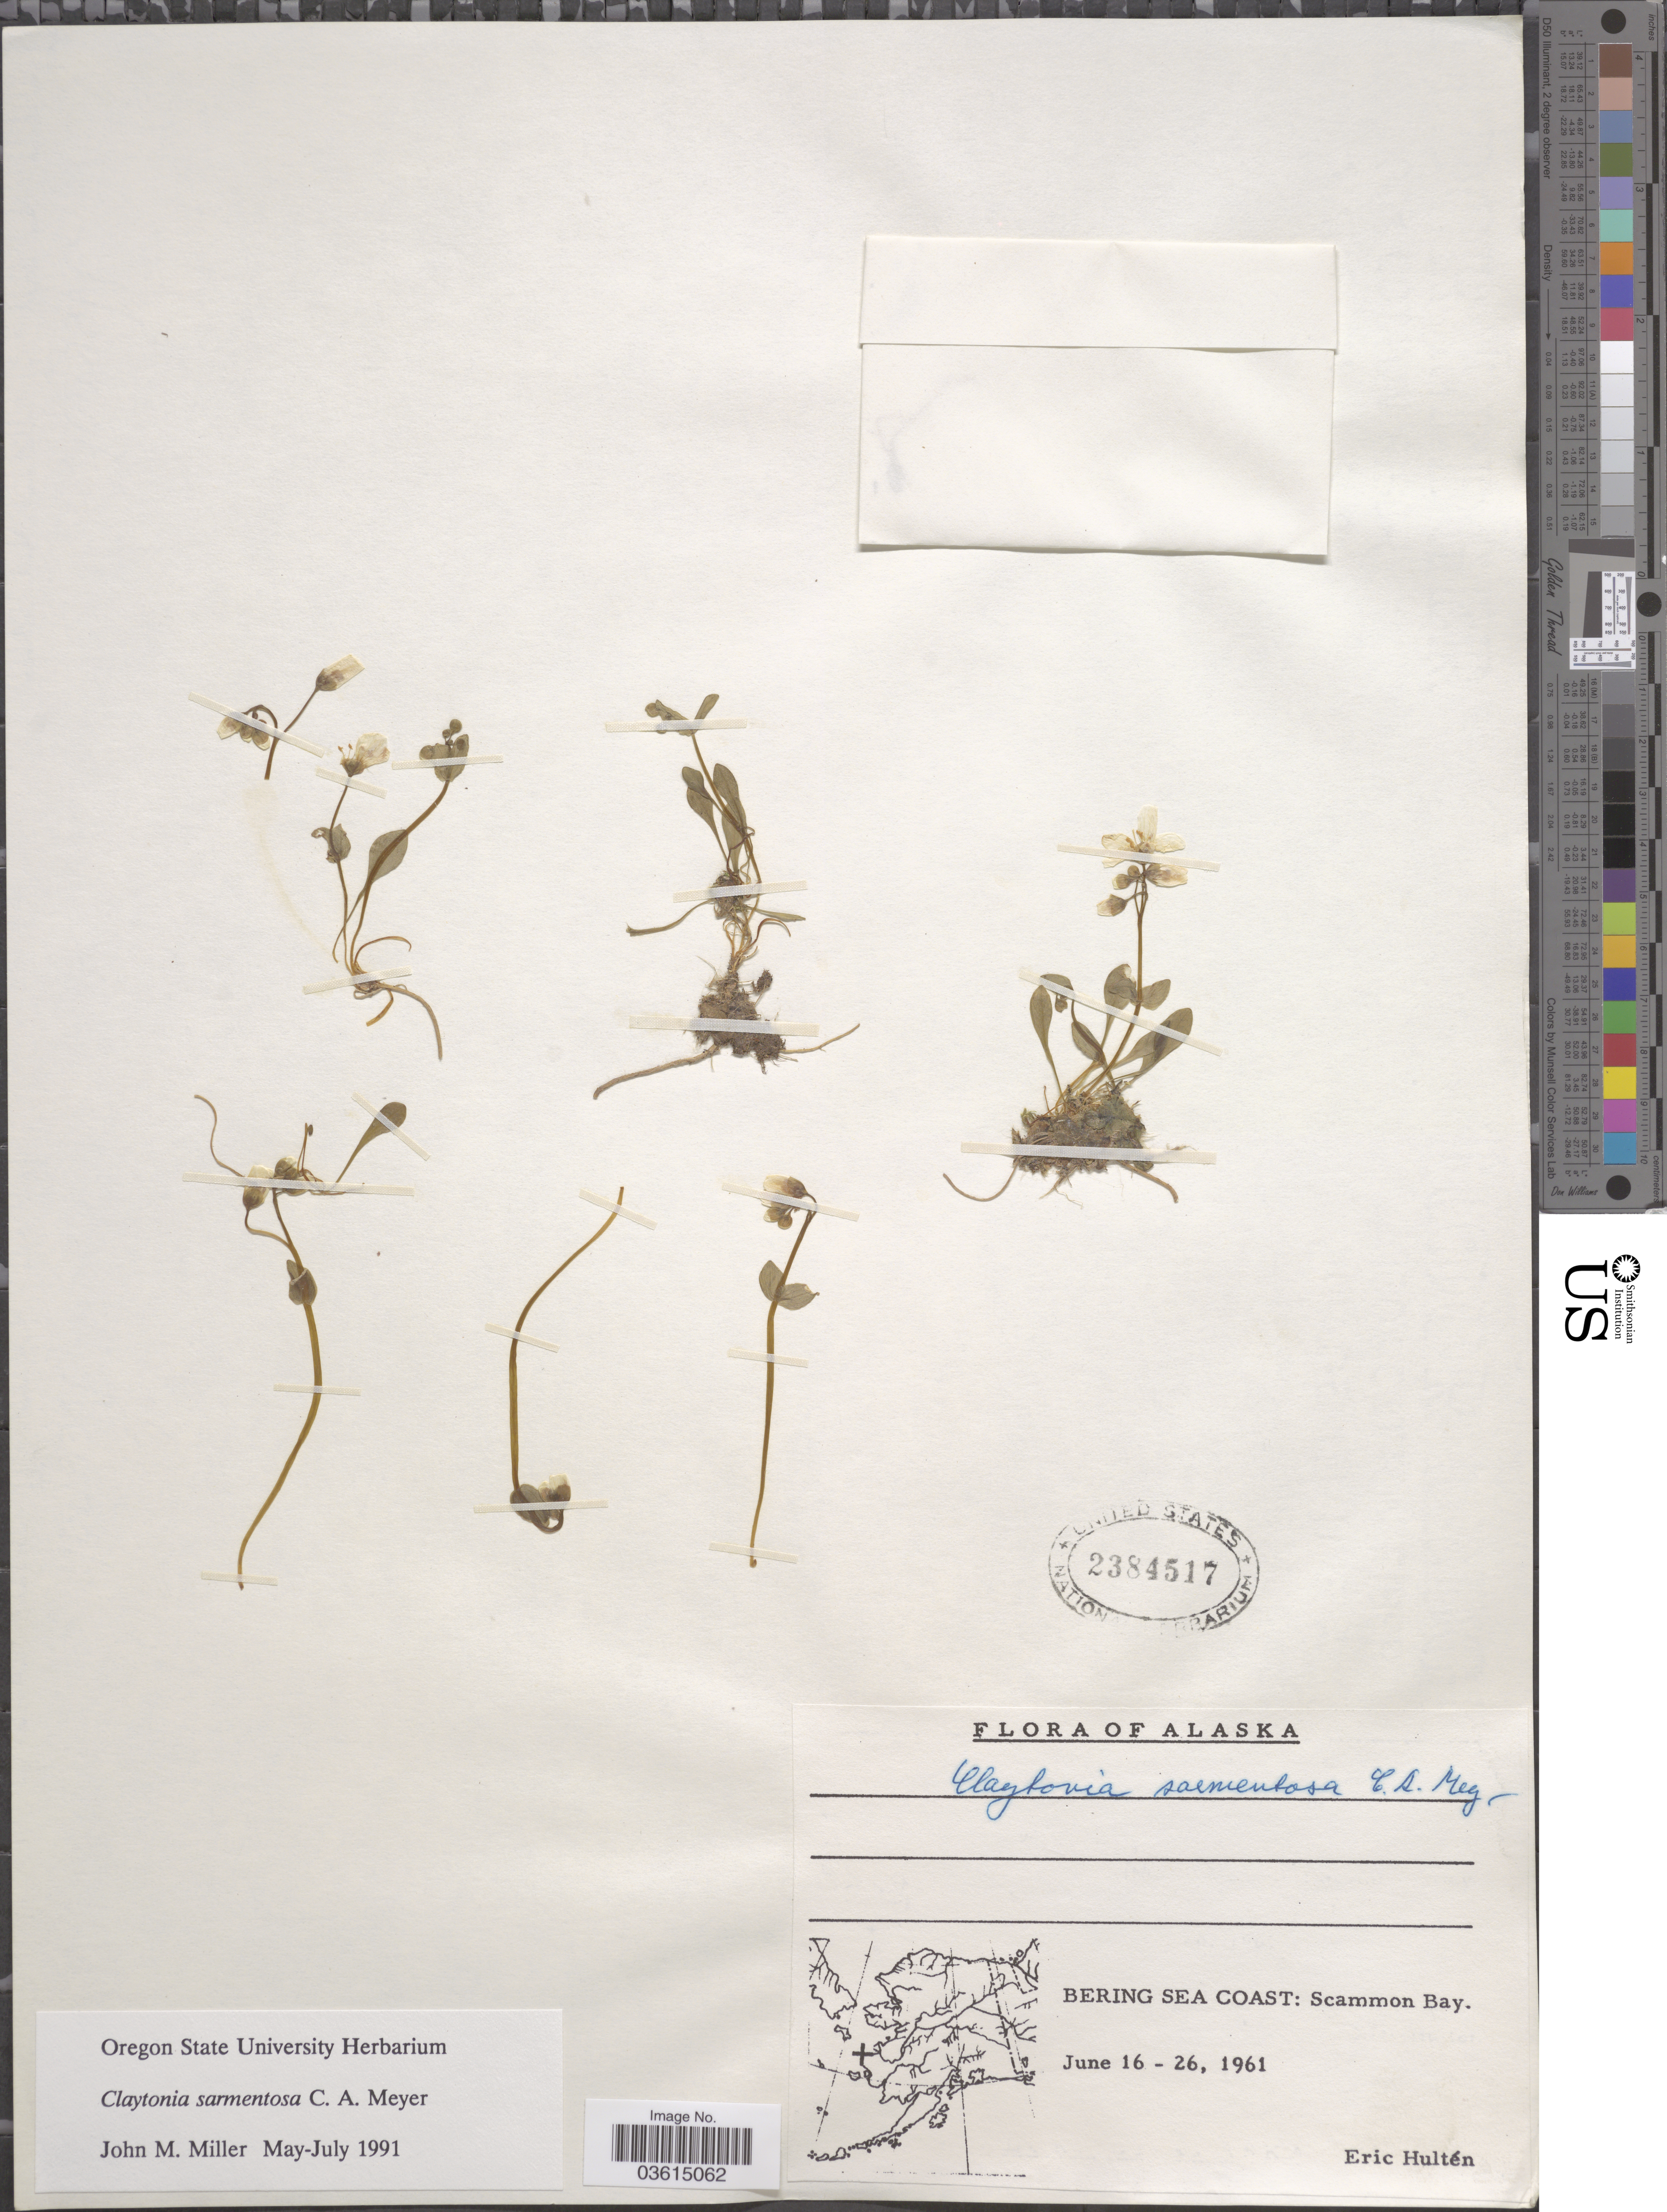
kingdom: Plantae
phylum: Tracheophyta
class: Magnoliopsida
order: Caryophyllales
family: Montiaceae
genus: Claytonia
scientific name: Claytonia sarmentosa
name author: C.A. Mey.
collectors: E. G. Hultén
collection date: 1961-06-16/1961-06-26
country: United States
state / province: Alaska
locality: Bering Sea Coast: Scammon Bay.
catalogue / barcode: US 2384517